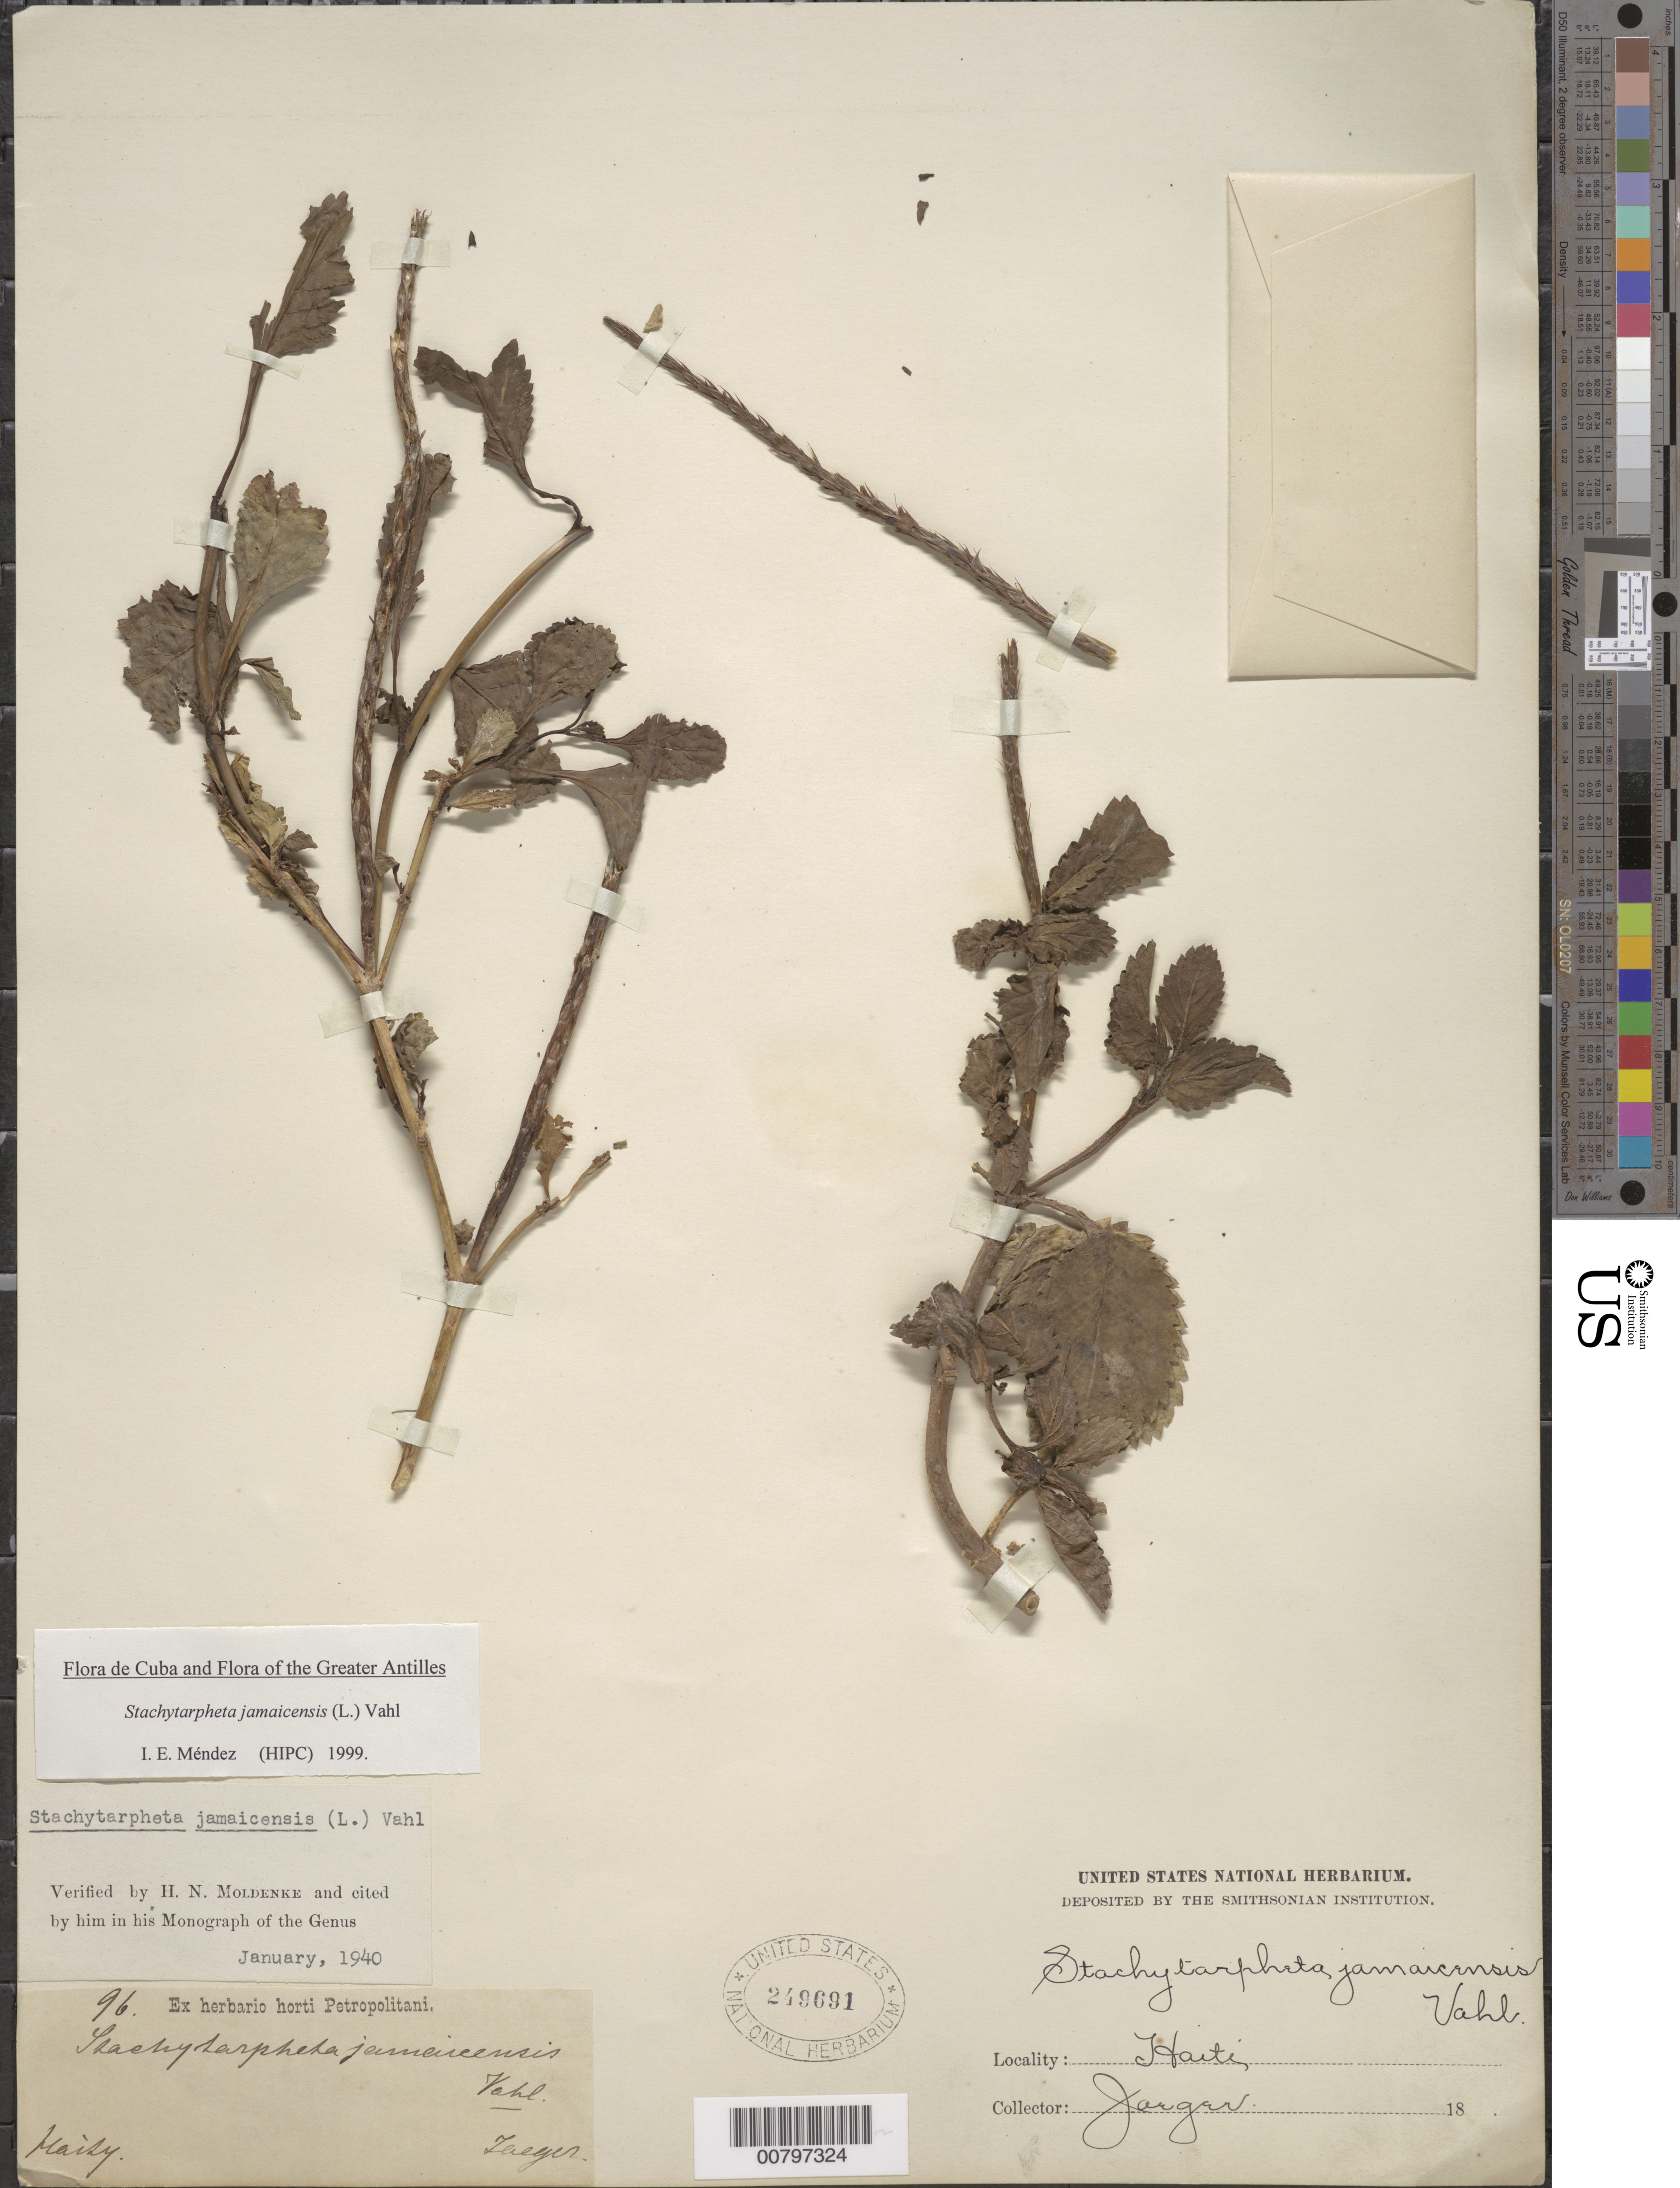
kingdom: Plantae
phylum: Tracheophyta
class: Magnoliopsida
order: Lamiales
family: Verbenaceae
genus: Stachytarpheta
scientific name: Stachytarpheta jamaicensis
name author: (L.) Vahl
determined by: Méndez, Isidro E., (HIPC)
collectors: -. Jaeger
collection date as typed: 18--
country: Haiti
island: Hispaniola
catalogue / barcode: US 249691